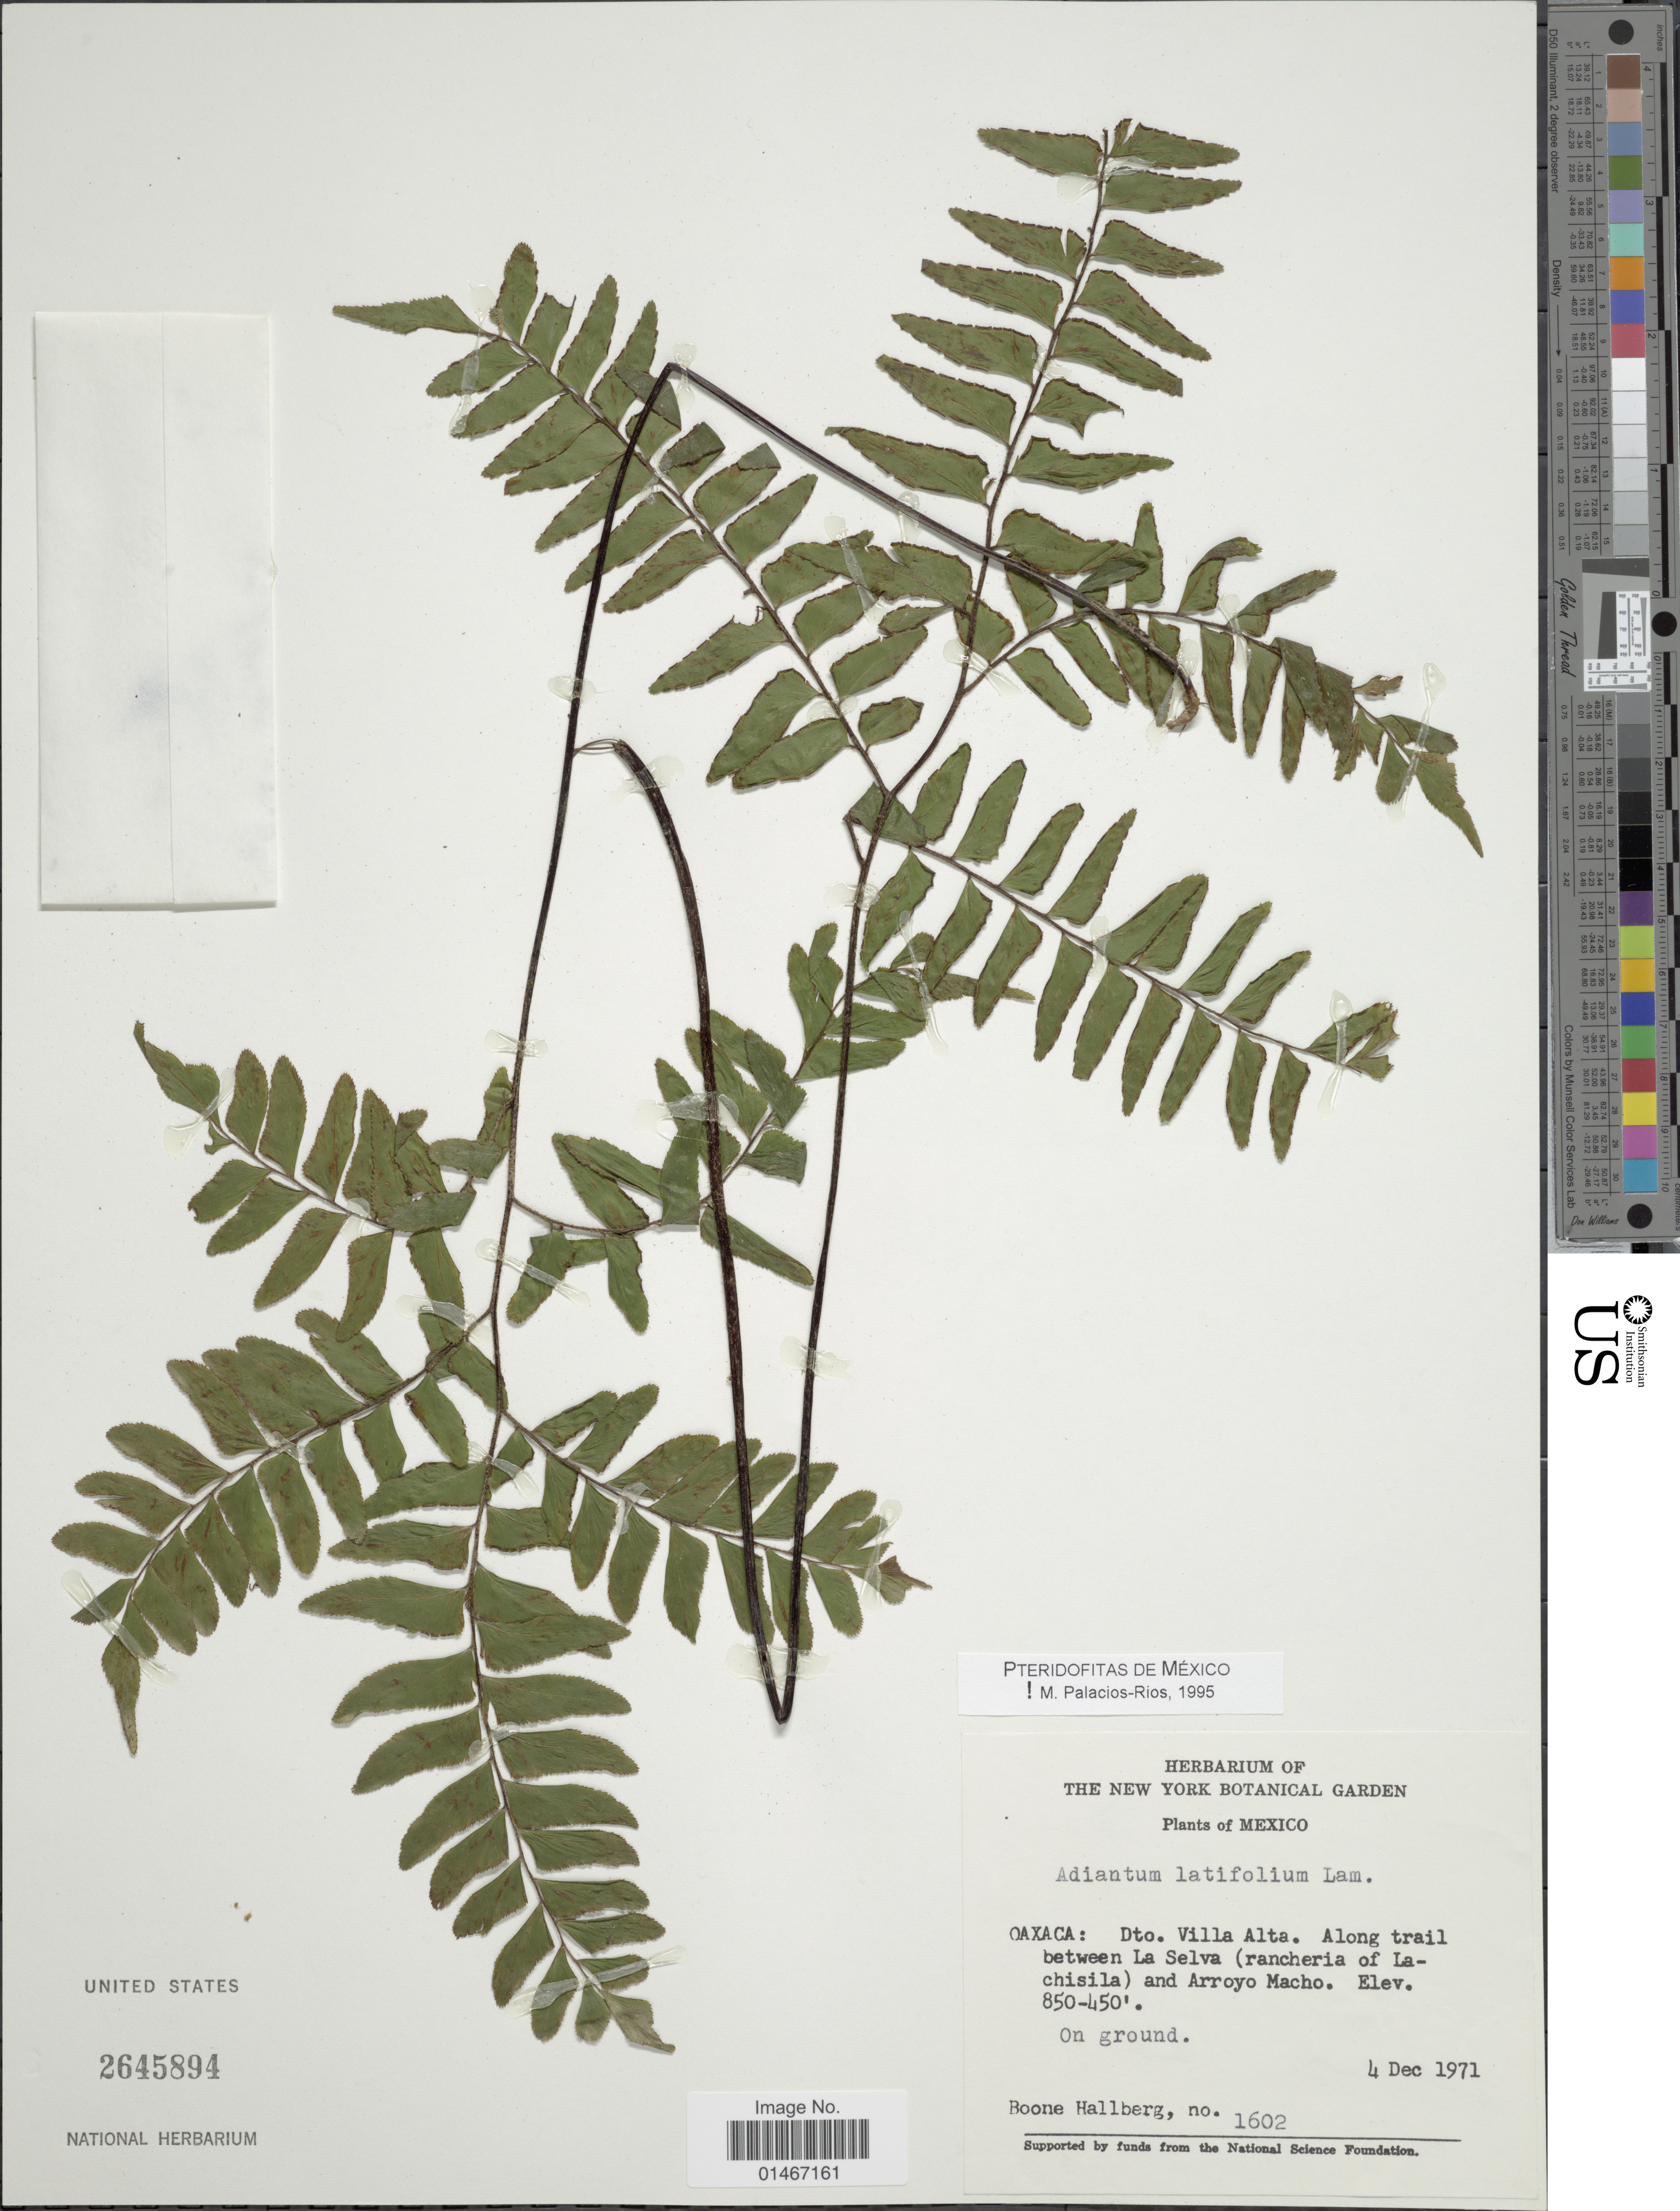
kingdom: Plantae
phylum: Tracheophyta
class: Polypodiopsida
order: Polypodiales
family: Pteridaceae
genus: Adiantum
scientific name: Adiantum latifolium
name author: Lam.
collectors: B. Hallberg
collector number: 1602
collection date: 1917-12-04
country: Mexico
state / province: Oaxaca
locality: Dto. Villa Alta, Along trail between La Selva (rancheria of Lachisila) and Arroyo Macho.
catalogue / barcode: US 2645894